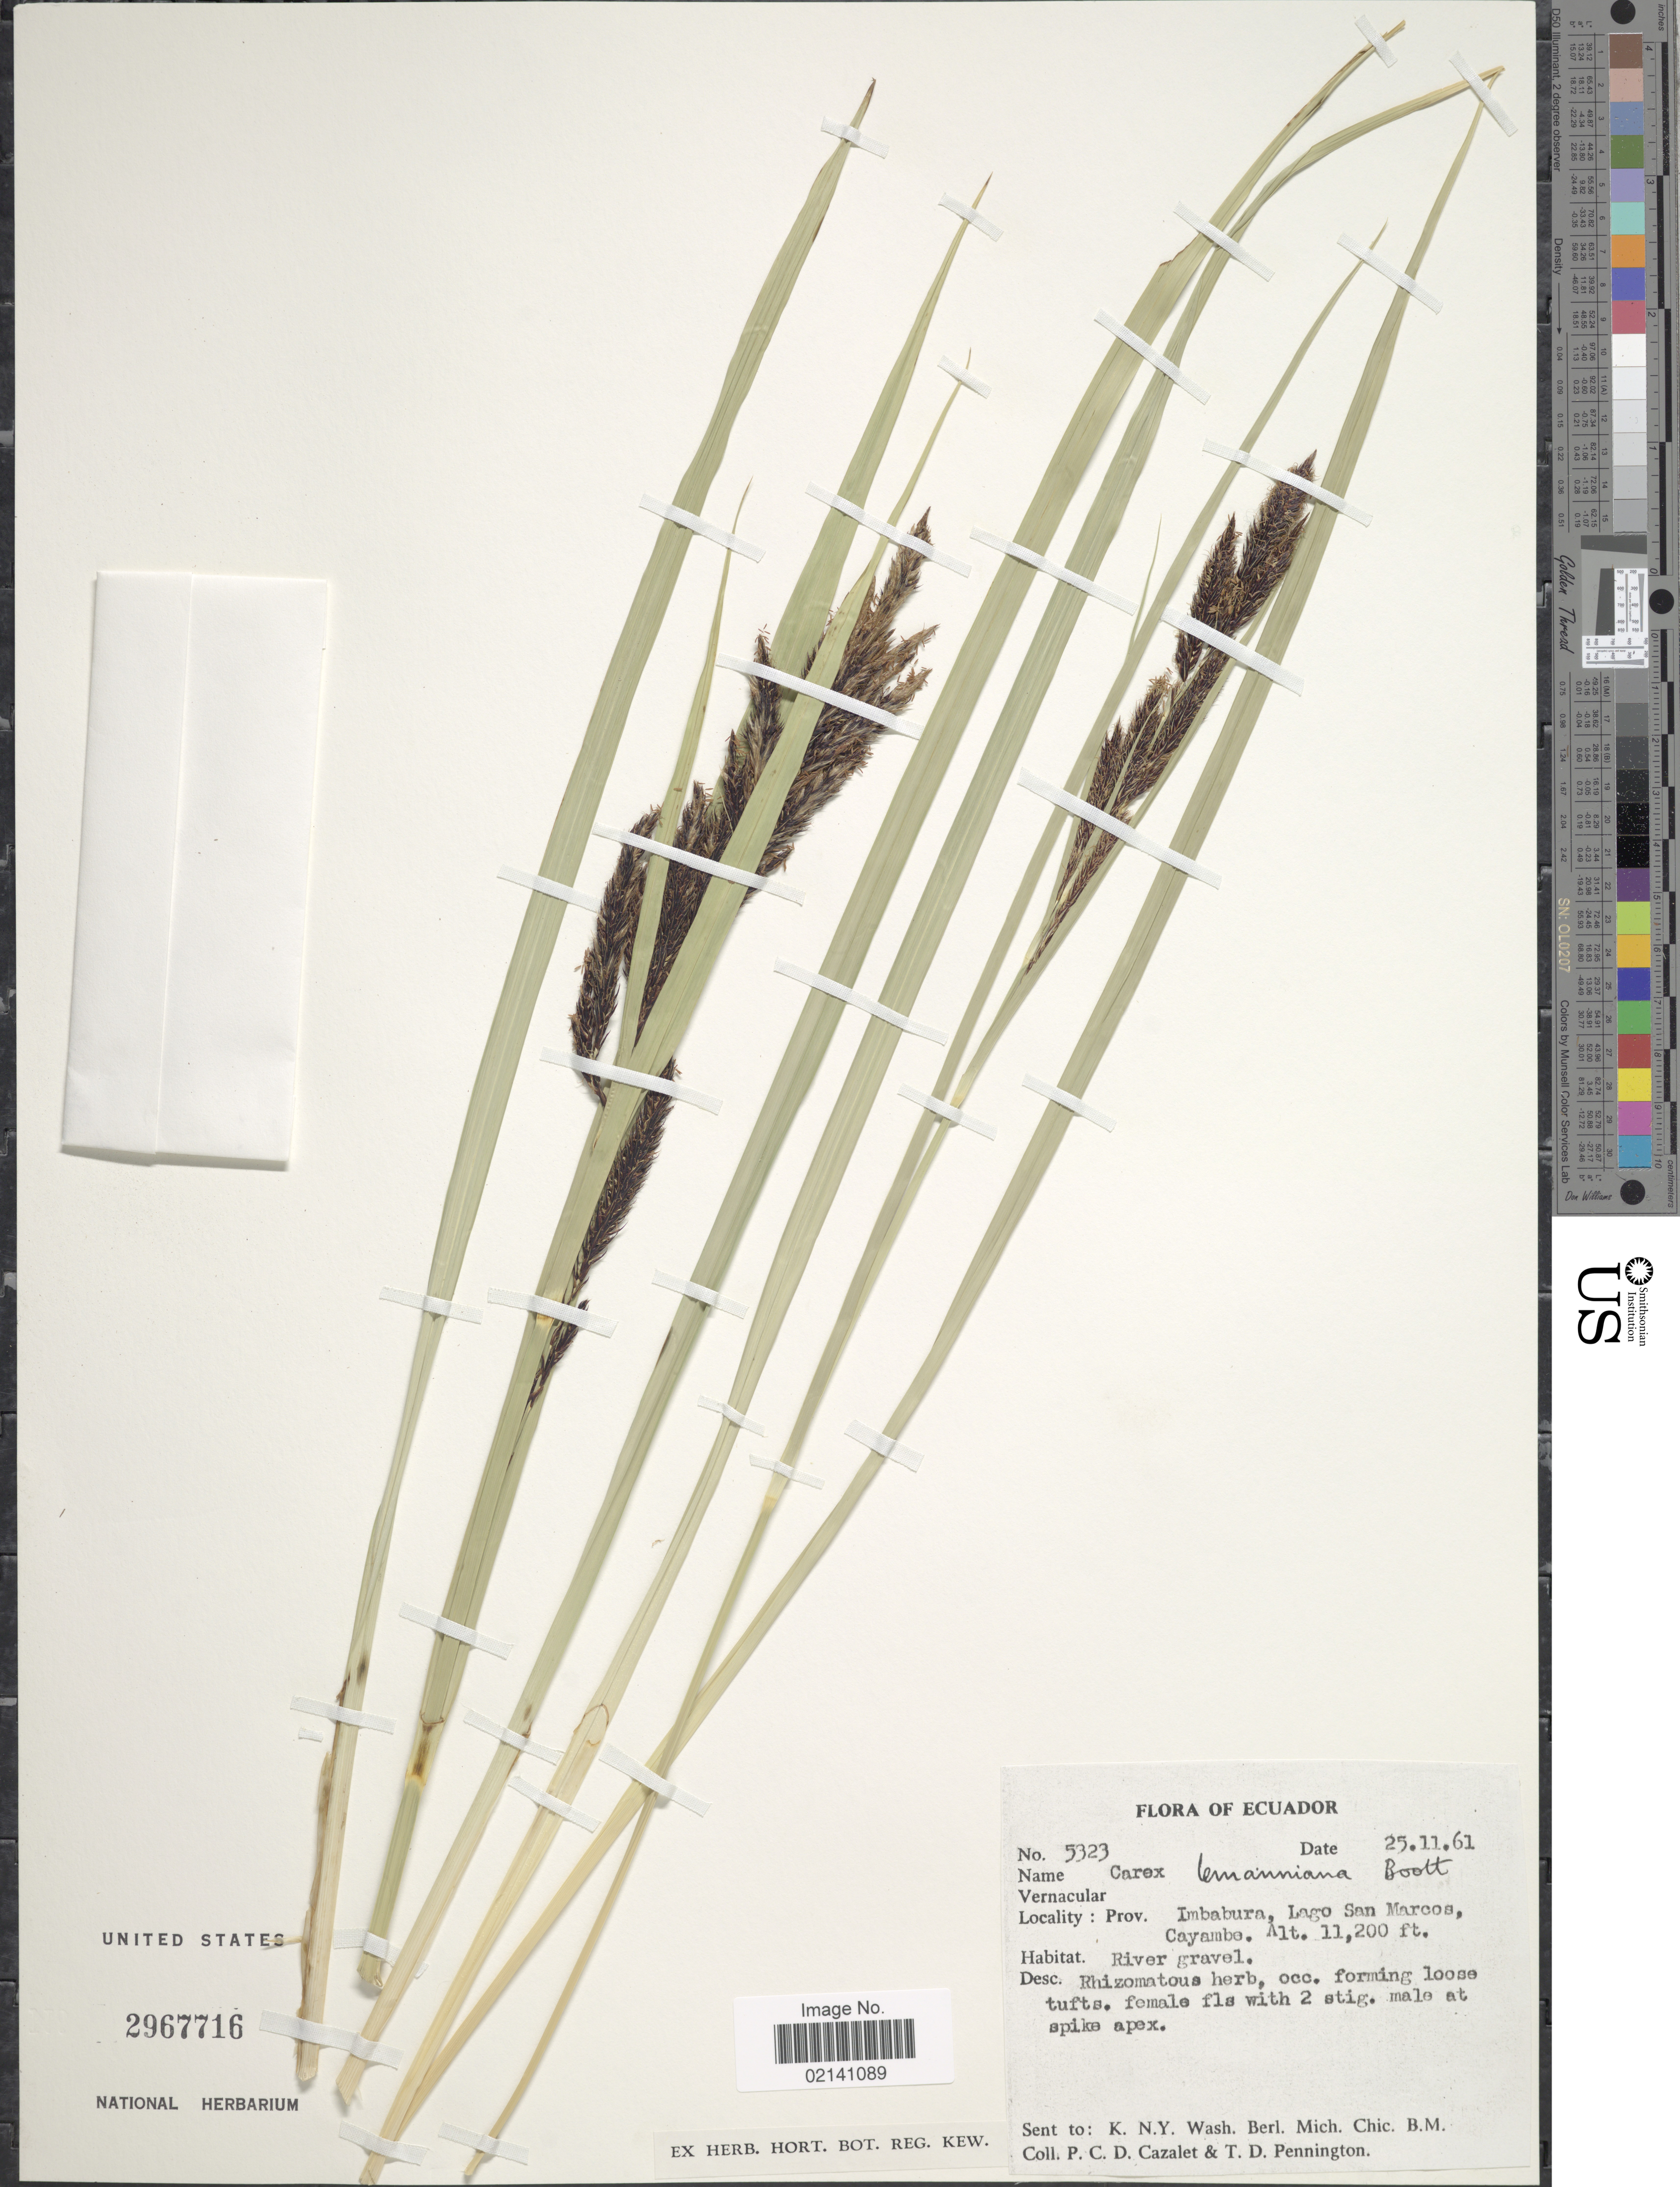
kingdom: Plantae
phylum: Tracheophyta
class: Liliopsida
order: Poales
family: Cyperaceae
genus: Carex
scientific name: Carex lemanniana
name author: Boott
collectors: P. C. D. Cazalet & T. D. Pennington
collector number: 5323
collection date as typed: Transcribed d/m/y: 25/11/61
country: Ecuador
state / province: Imbabura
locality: Prov. Imbabura, Lago San Marcos, Cayambo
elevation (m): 3414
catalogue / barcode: US 3967716